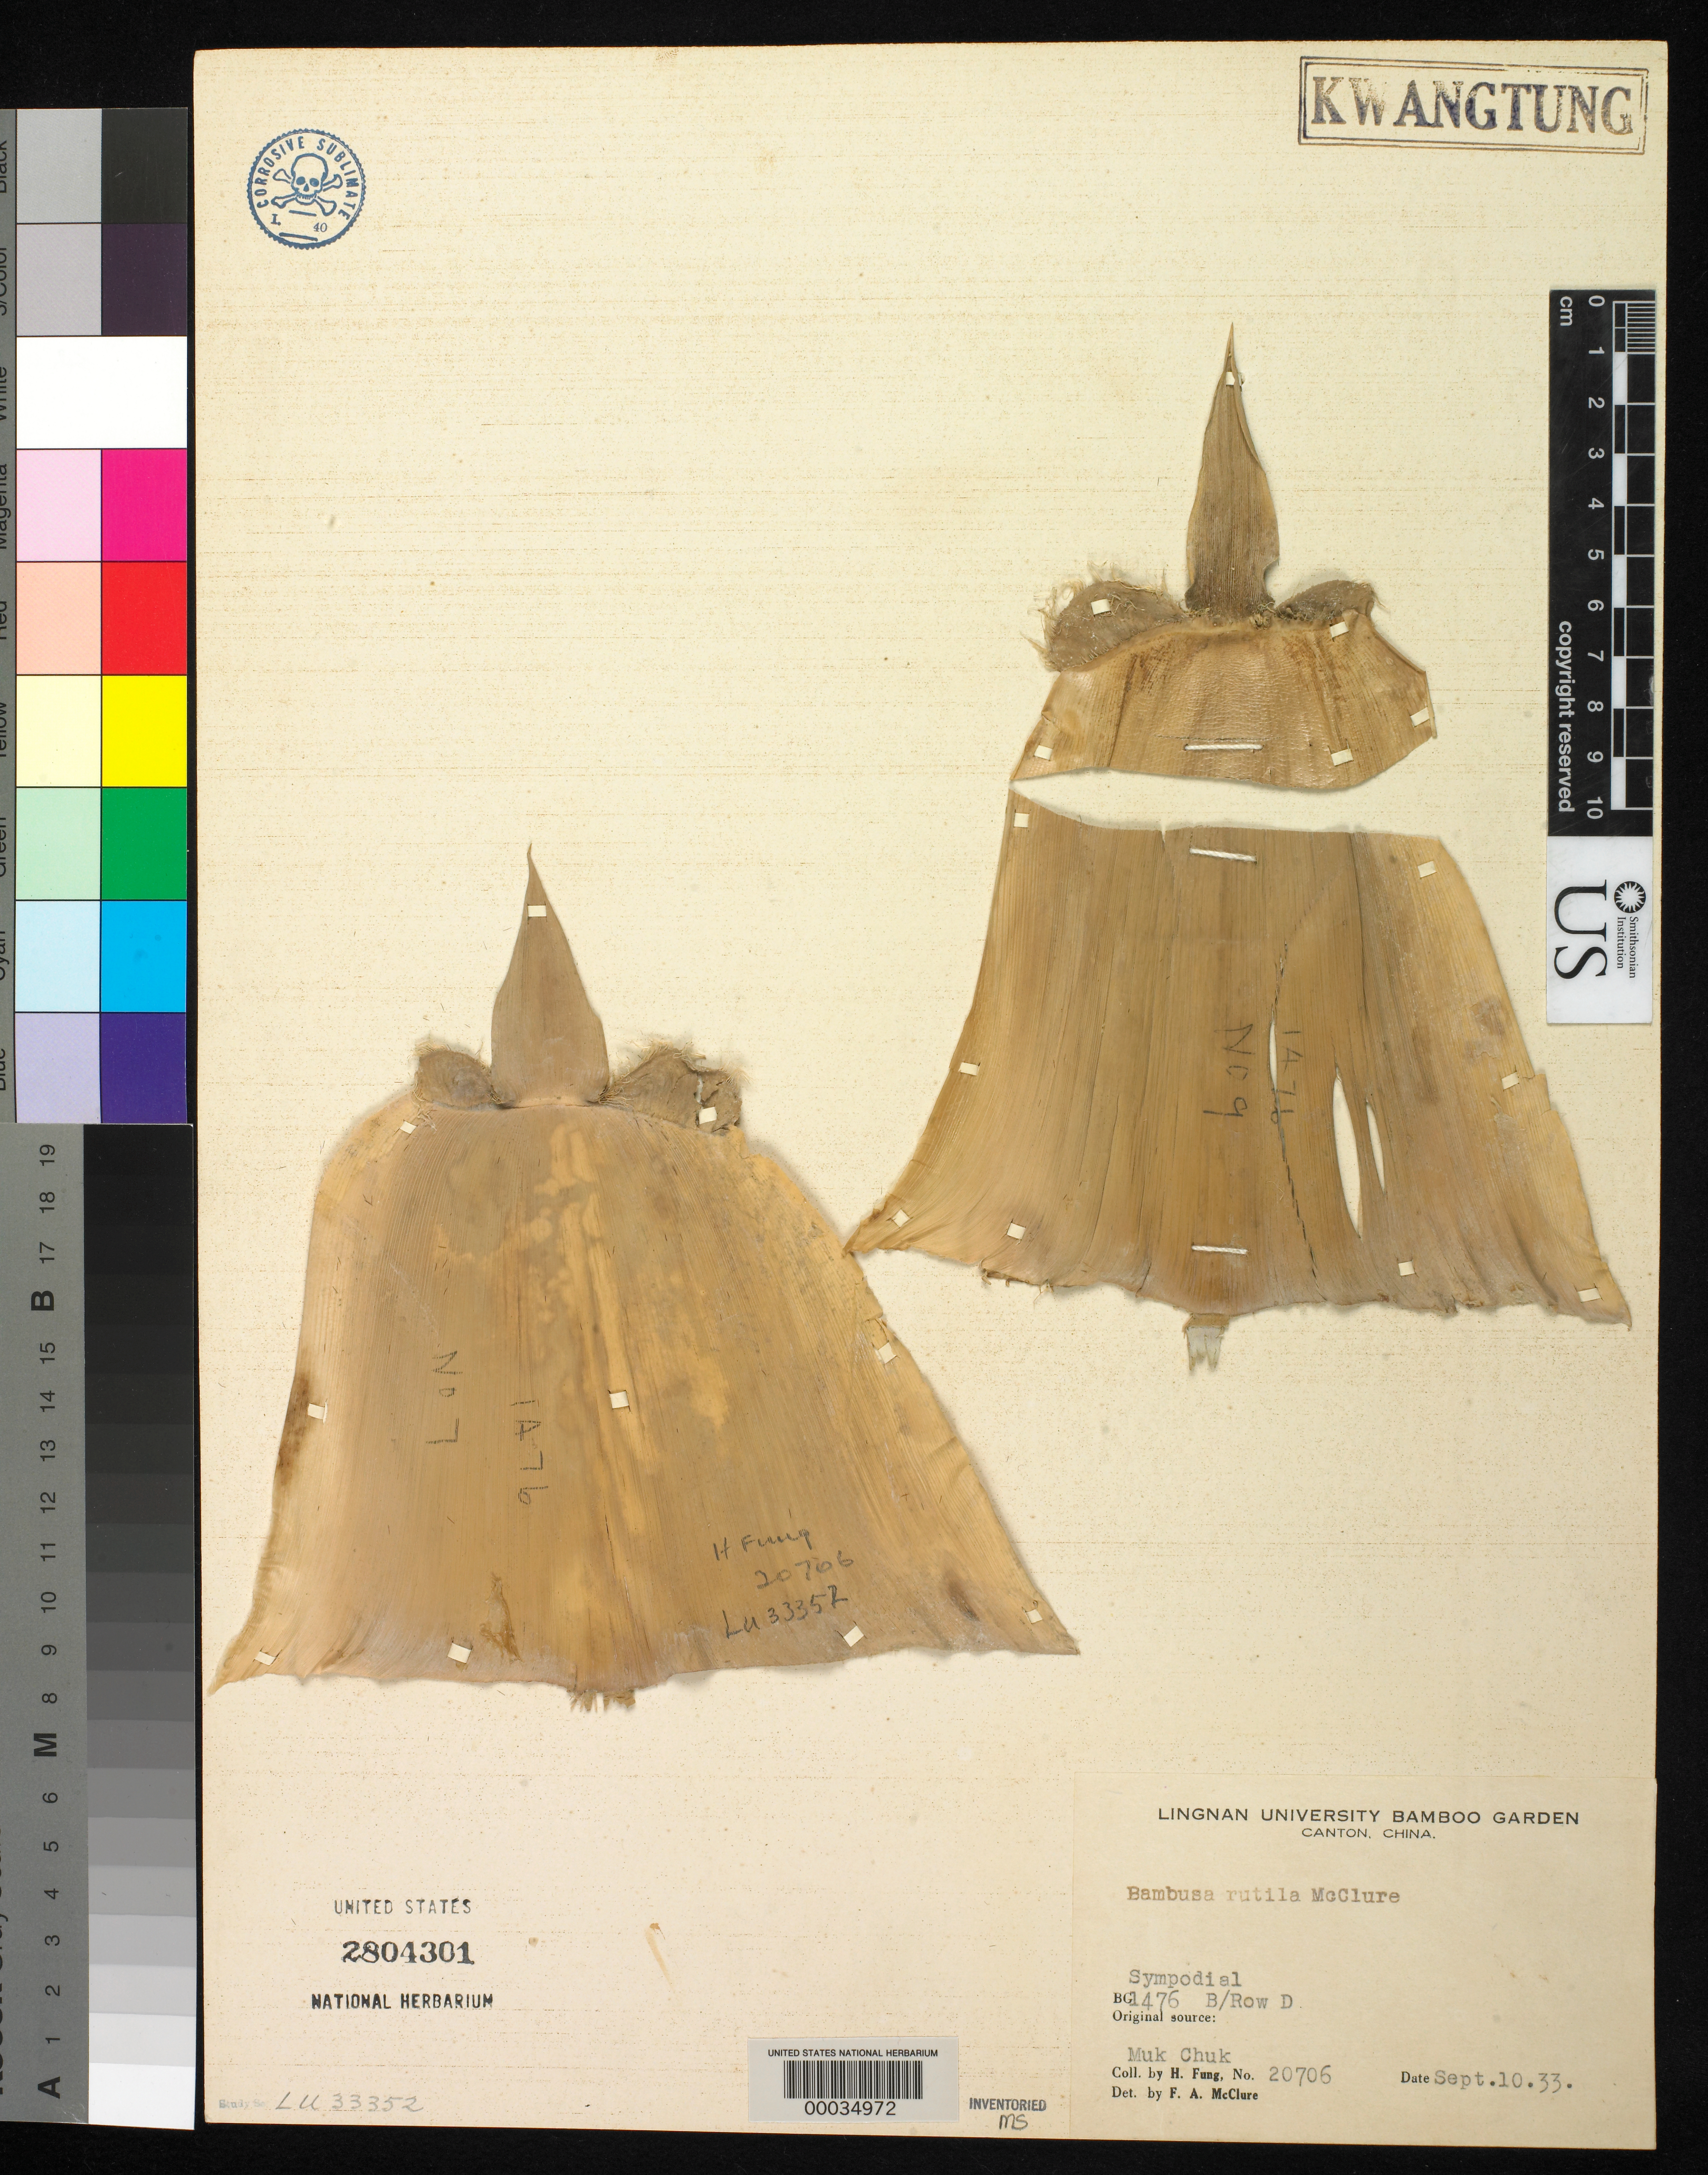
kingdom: Plantae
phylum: Tracheophyta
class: Liliopsida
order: Poales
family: Poaceae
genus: Bambusa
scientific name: Bambusa rutila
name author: McClure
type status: Isotype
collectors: H. L. Fung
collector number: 20706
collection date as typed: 10 Sep 1933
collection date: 1933-09-10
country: China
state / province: Guangdong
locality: Lingnan University Bamboo Garden, Canton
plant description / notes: Not annotated as type, but presumably an isotype as all label data match the holotype.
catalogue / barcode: US 2804301